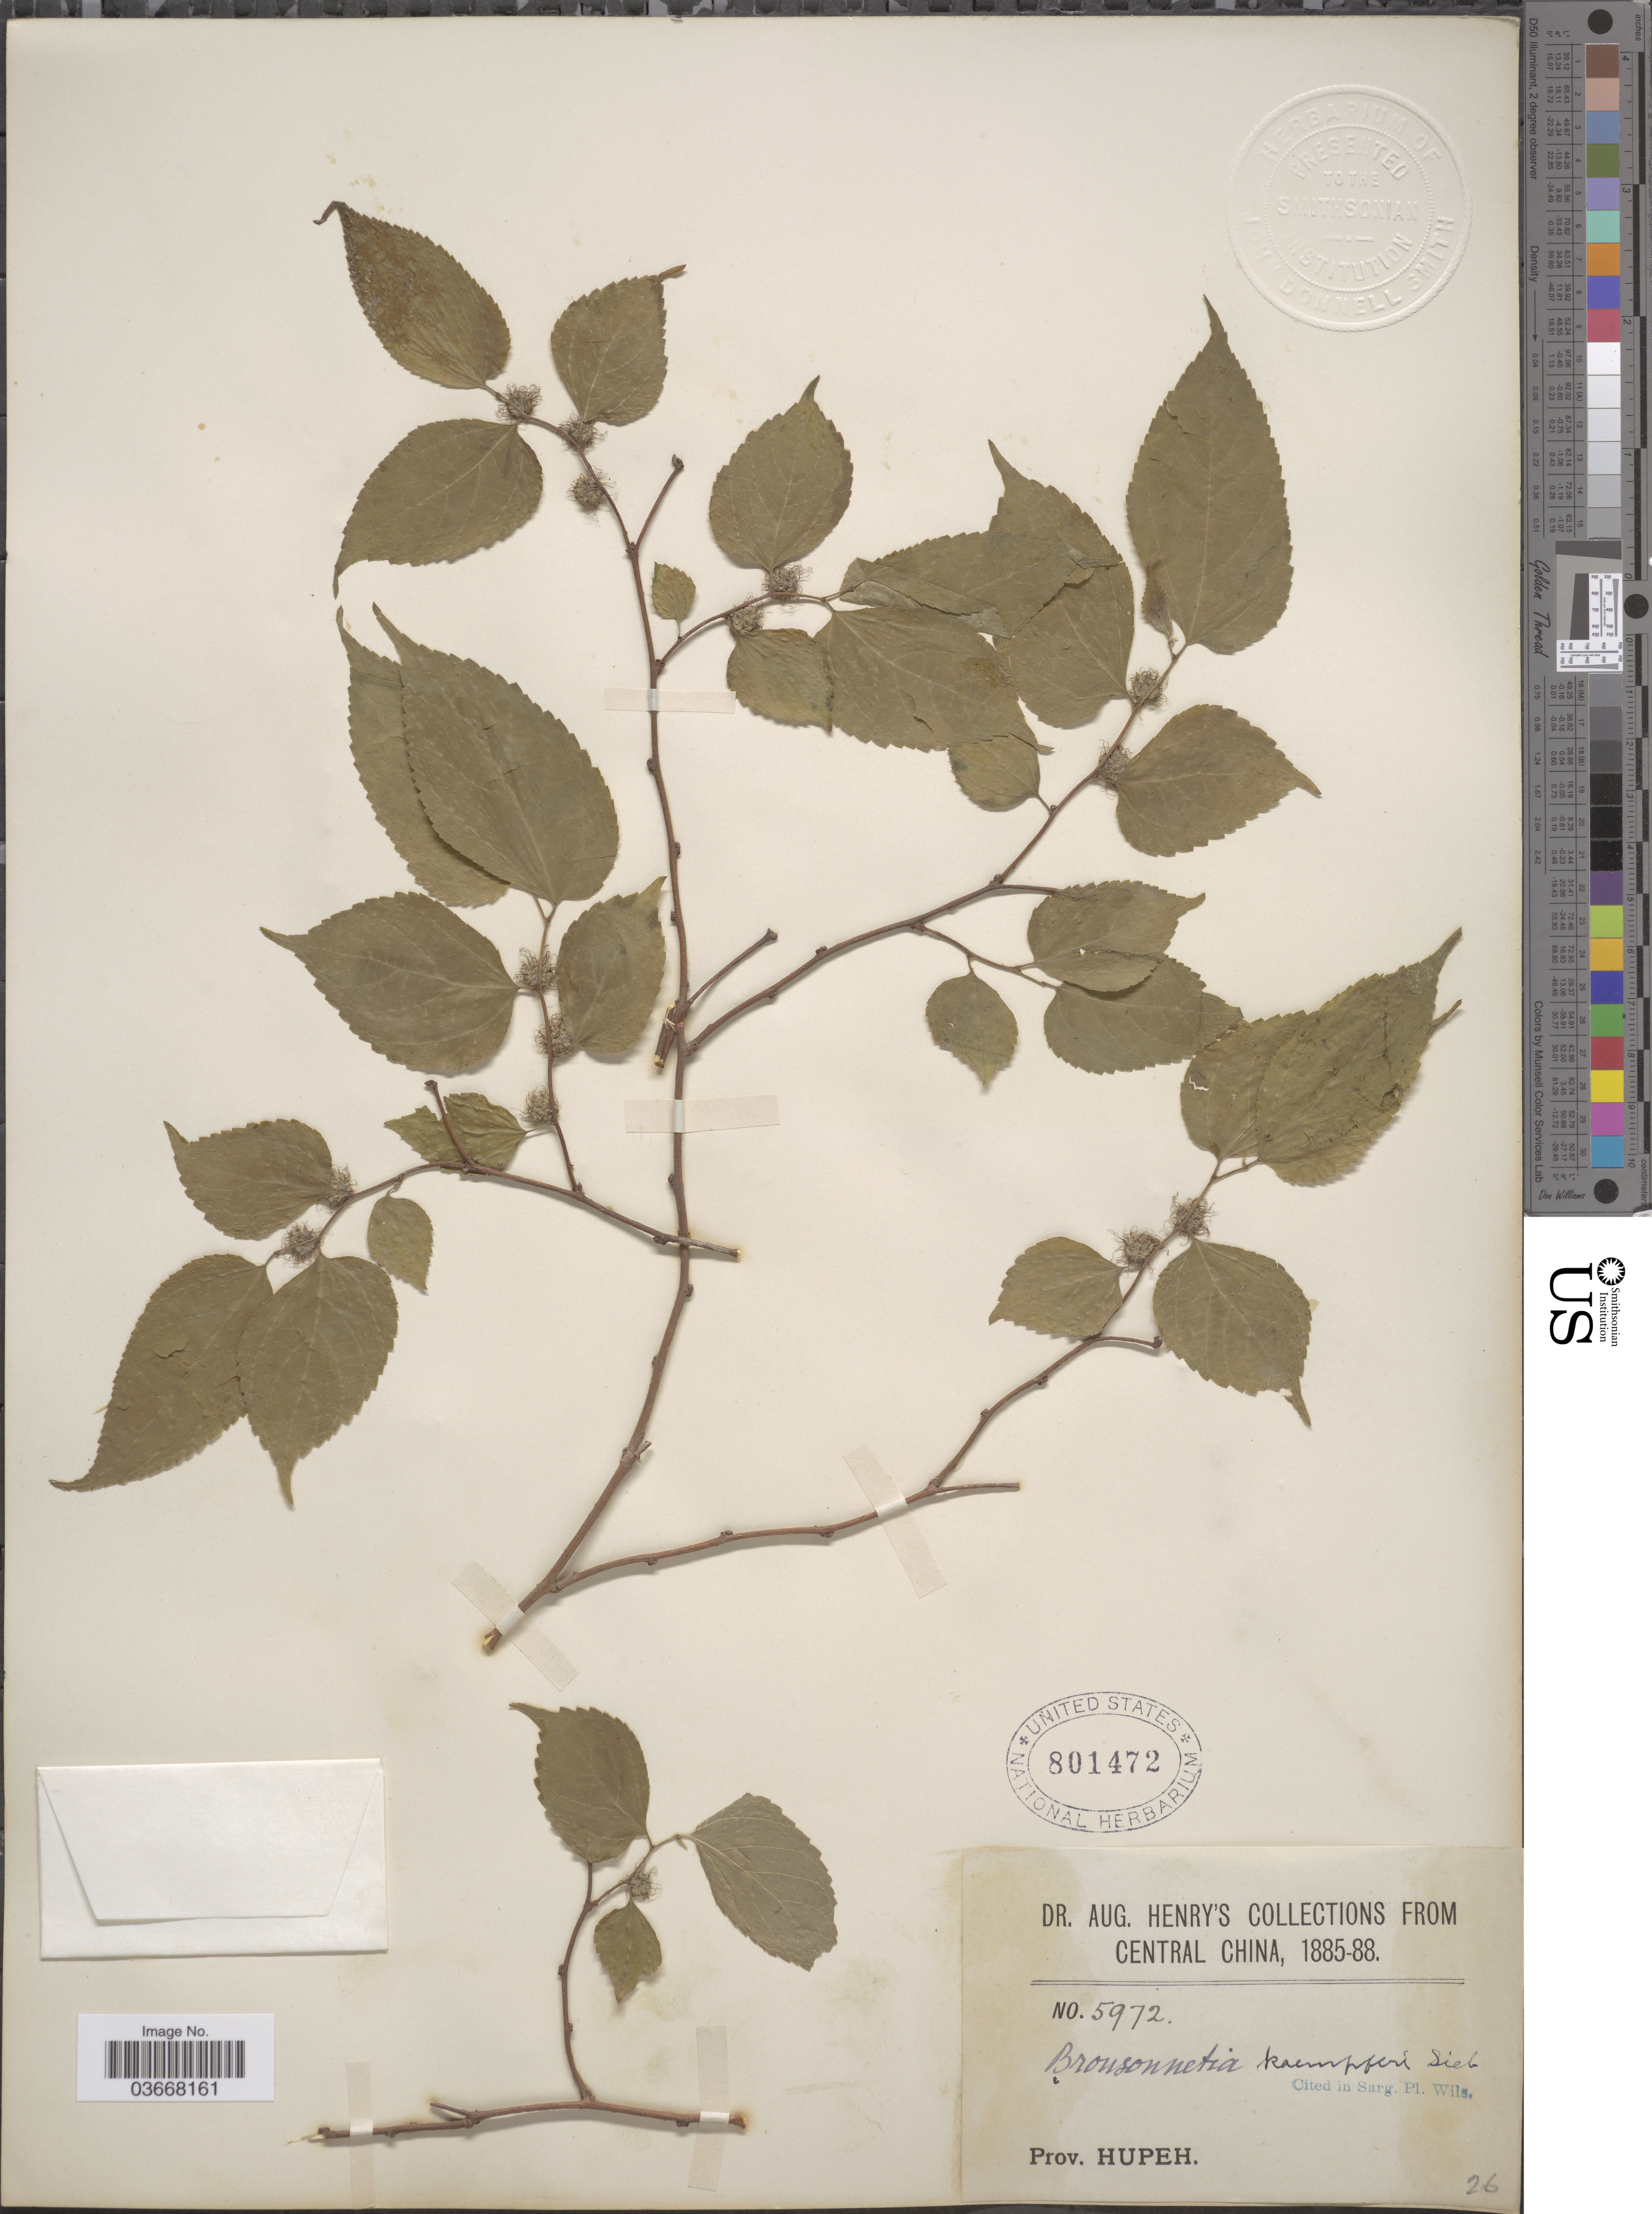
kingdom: Plantae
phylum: Tracheophyta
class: Magnoliopsida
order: Rosales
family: Moraceae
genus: Broussonetia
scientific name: Broussonetia kaempferi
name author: Siebold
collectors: A. Henry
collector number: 5972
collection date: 1885/1888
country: China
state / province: Hubei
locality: Central China. Prov. Hupeh.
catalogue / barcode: US 801472